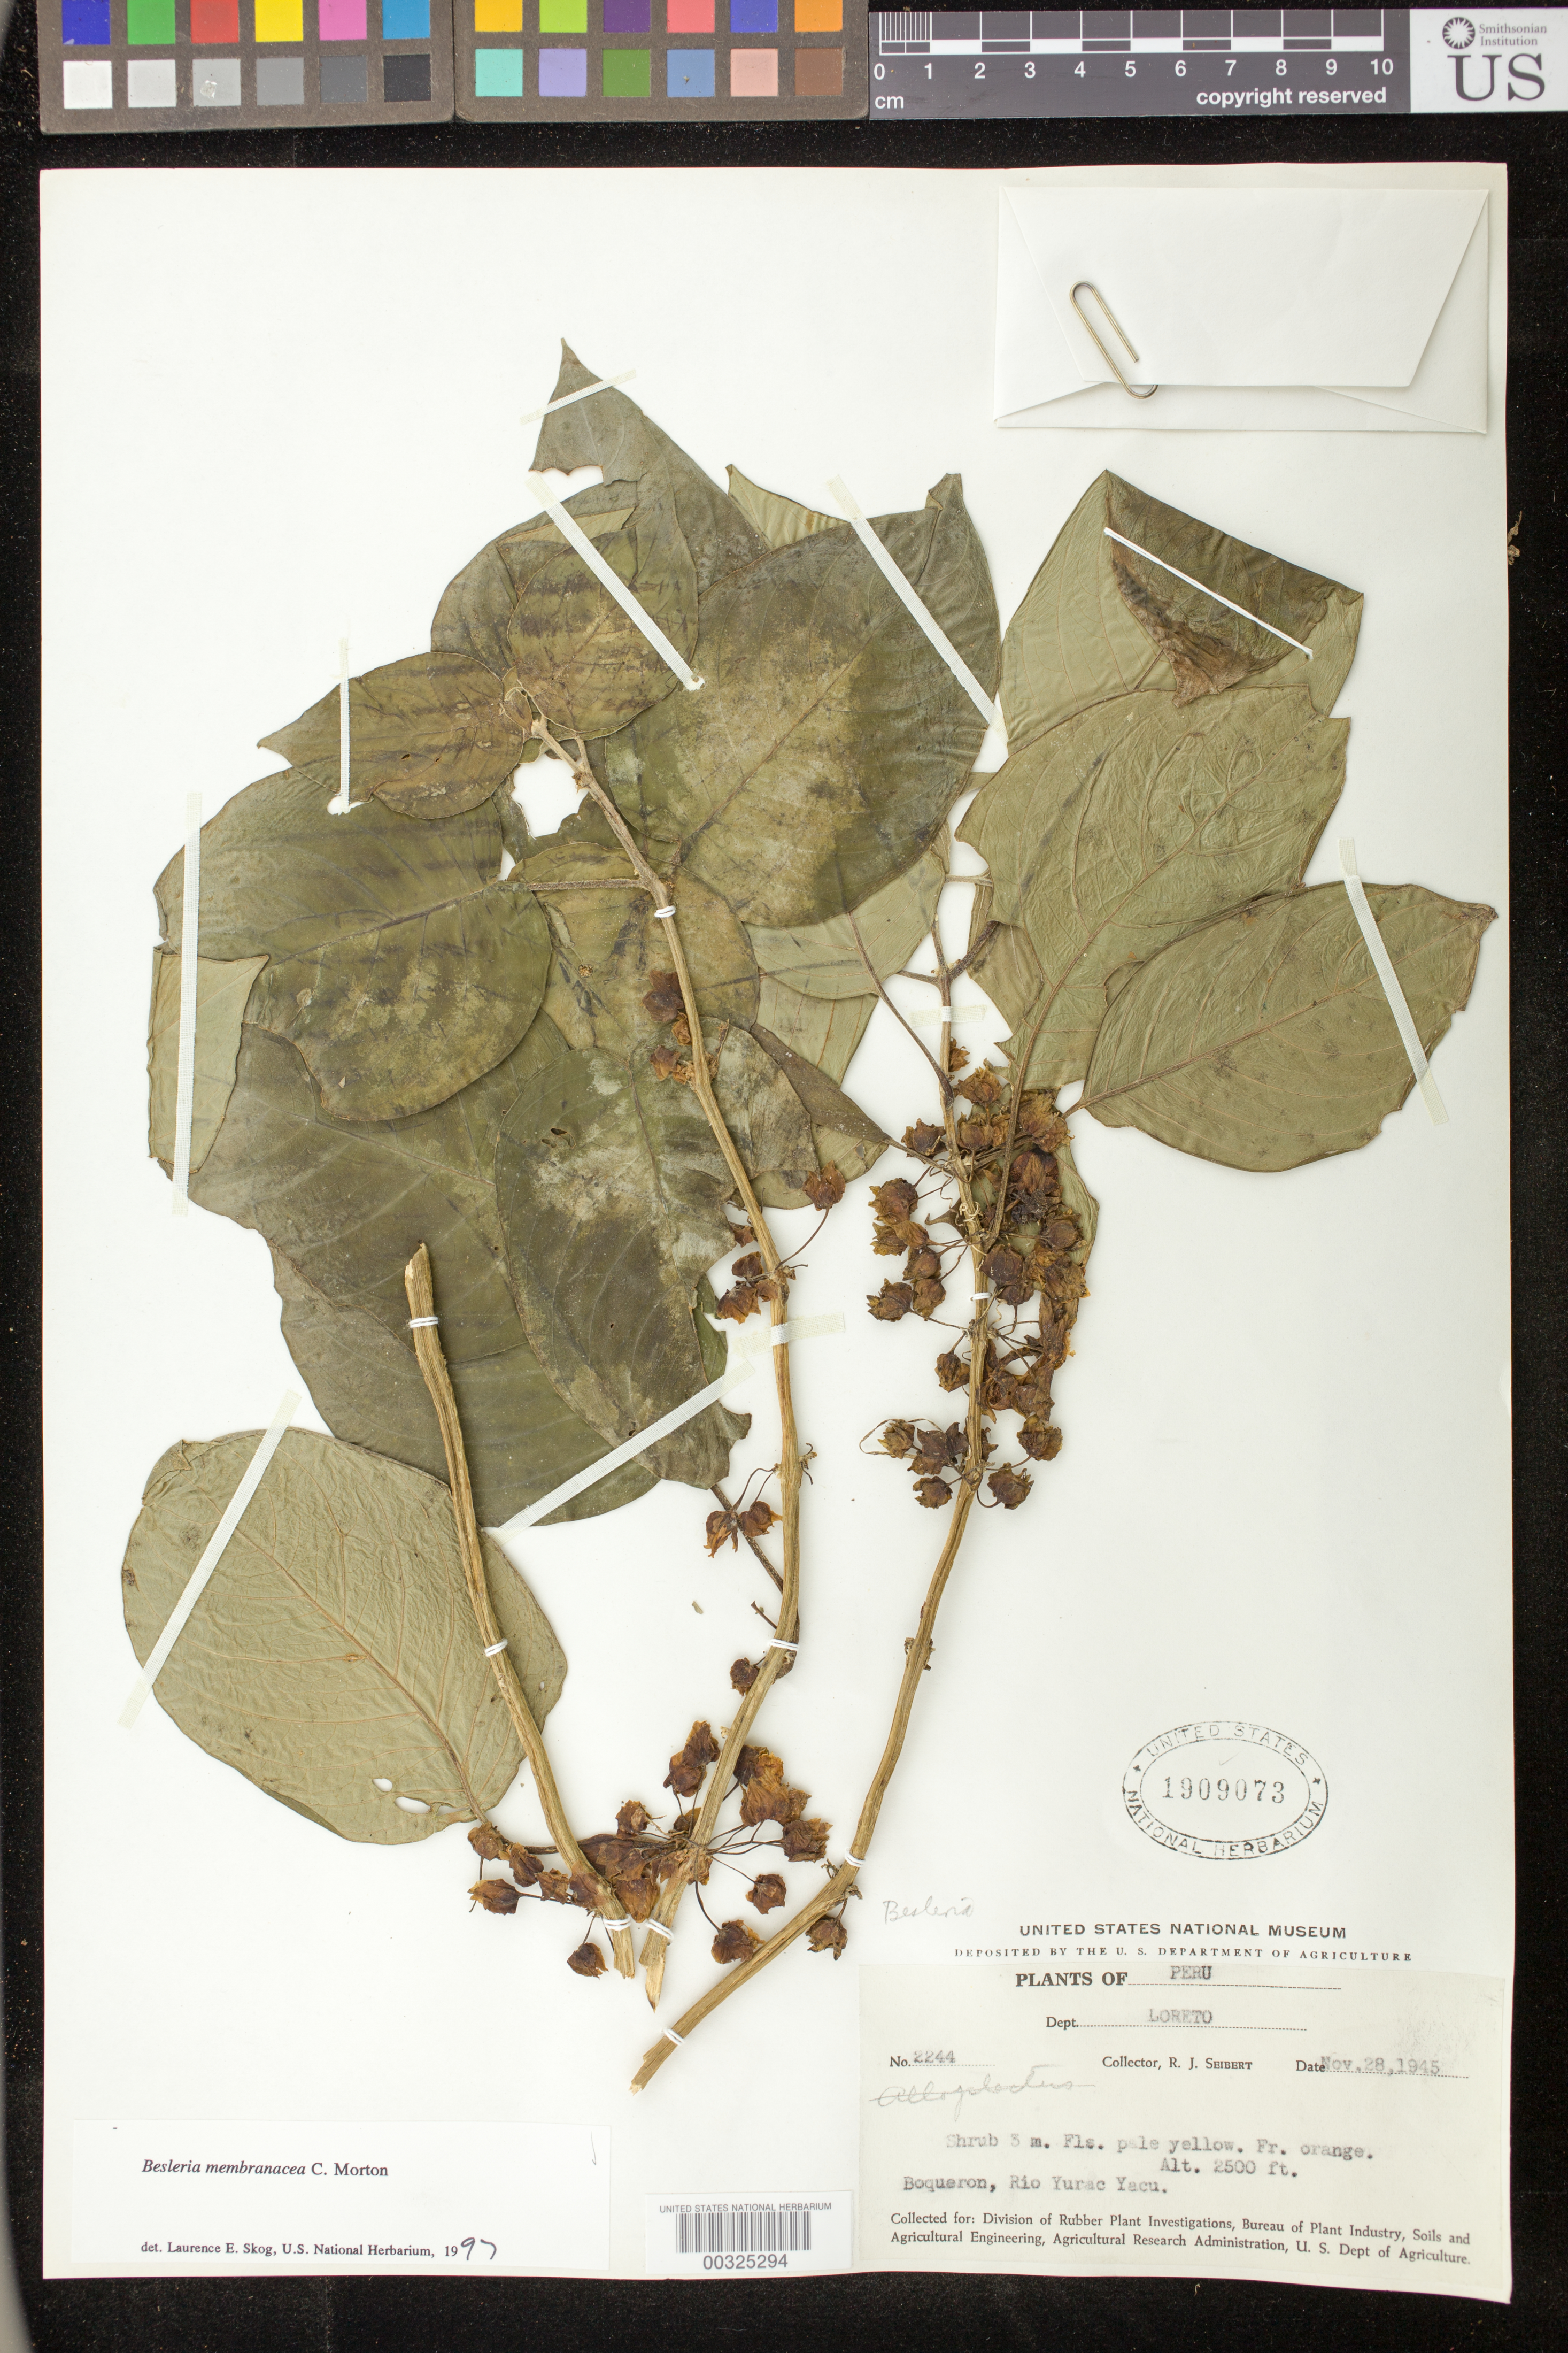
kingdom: Plantae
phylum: Tracheophyta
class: Magnoliopsida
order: Lamiales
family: Gesneriaceae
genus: Besleria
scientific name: Besleria membranacea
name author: C.V. Morton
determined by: Skog, Laurence E.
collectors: R. J. Seibert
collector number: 2244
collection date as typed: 28 Nov 1945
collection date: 1945-11-28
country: Peru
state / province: Loreto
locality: Boqueron, Rio Yurac Yacu along road to Pucallpa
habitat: Moist river gorge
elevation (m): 762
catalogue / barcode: US 1909073